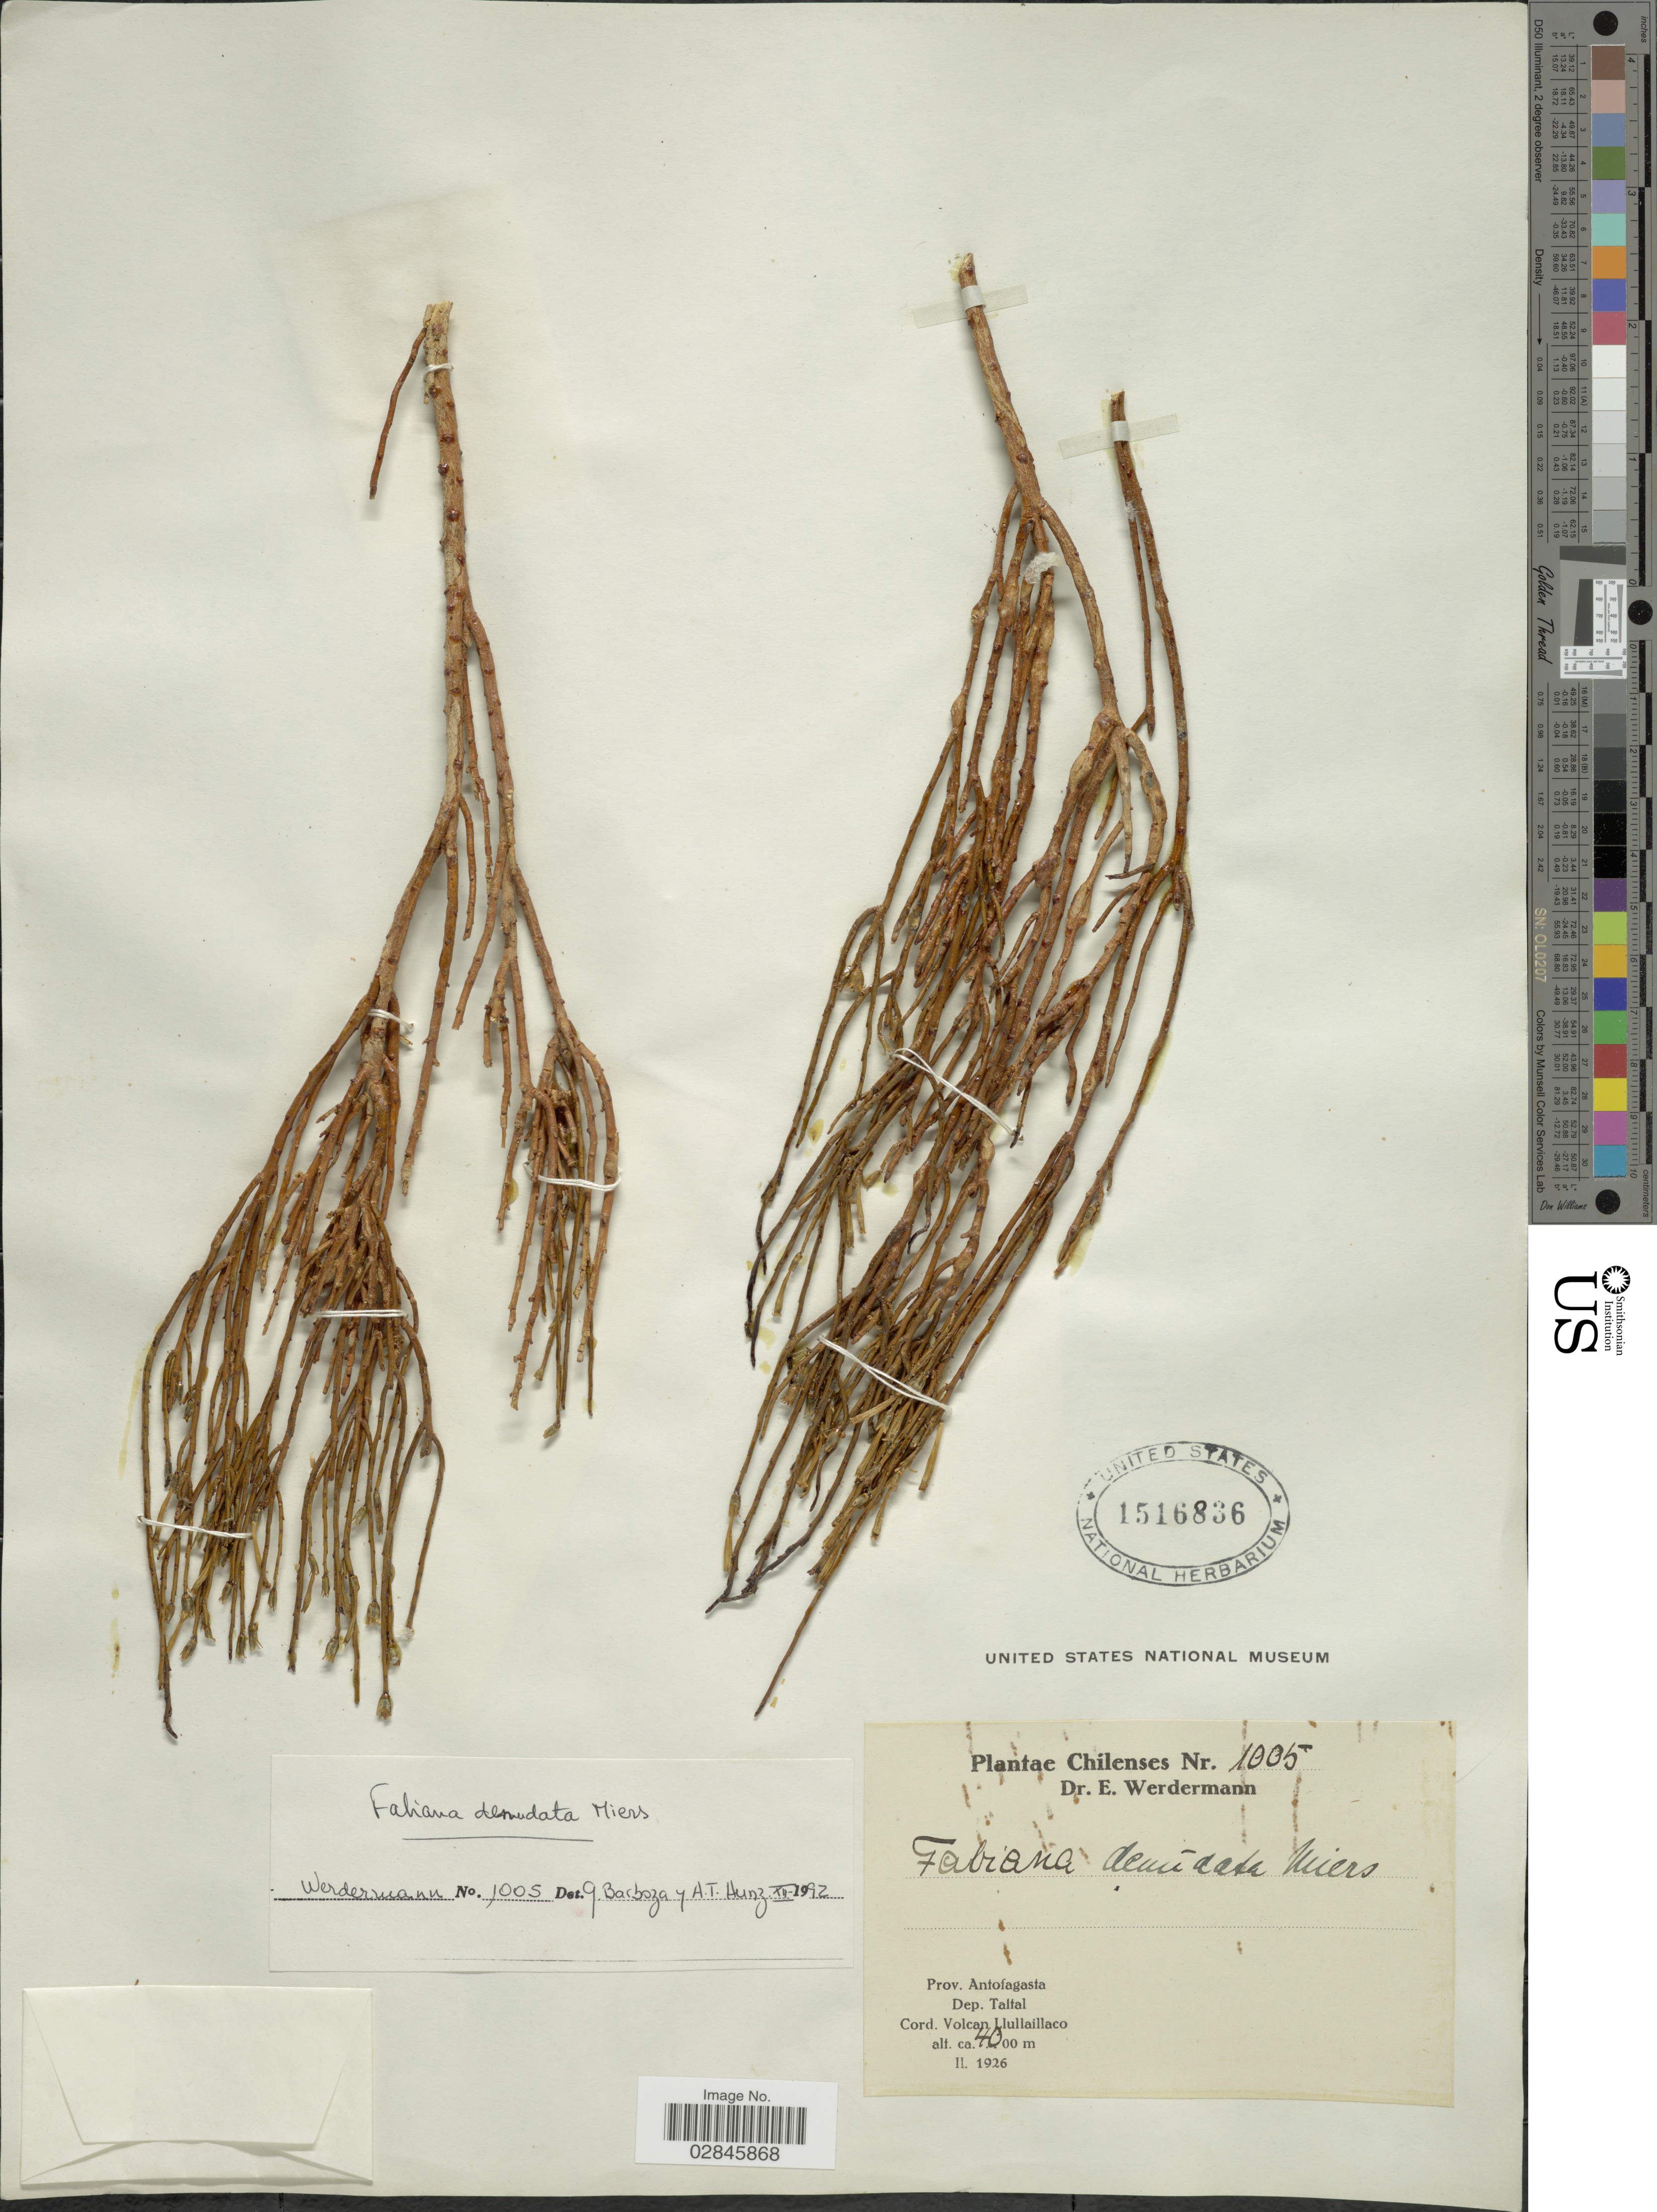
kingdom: Plantae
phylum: Tracheophyta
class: Magnoliopsida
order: Solanales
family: Solanaceae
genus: Fabiana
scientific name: Fabiana denudata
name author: Miers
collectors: E. Werdermann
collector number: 1005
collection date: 1926-02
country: Chile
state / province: Antofagasta (II)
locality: Dep. Taltal. Cord. Volcan Llullaillaco.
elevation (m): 4000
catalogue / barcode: US 1516836